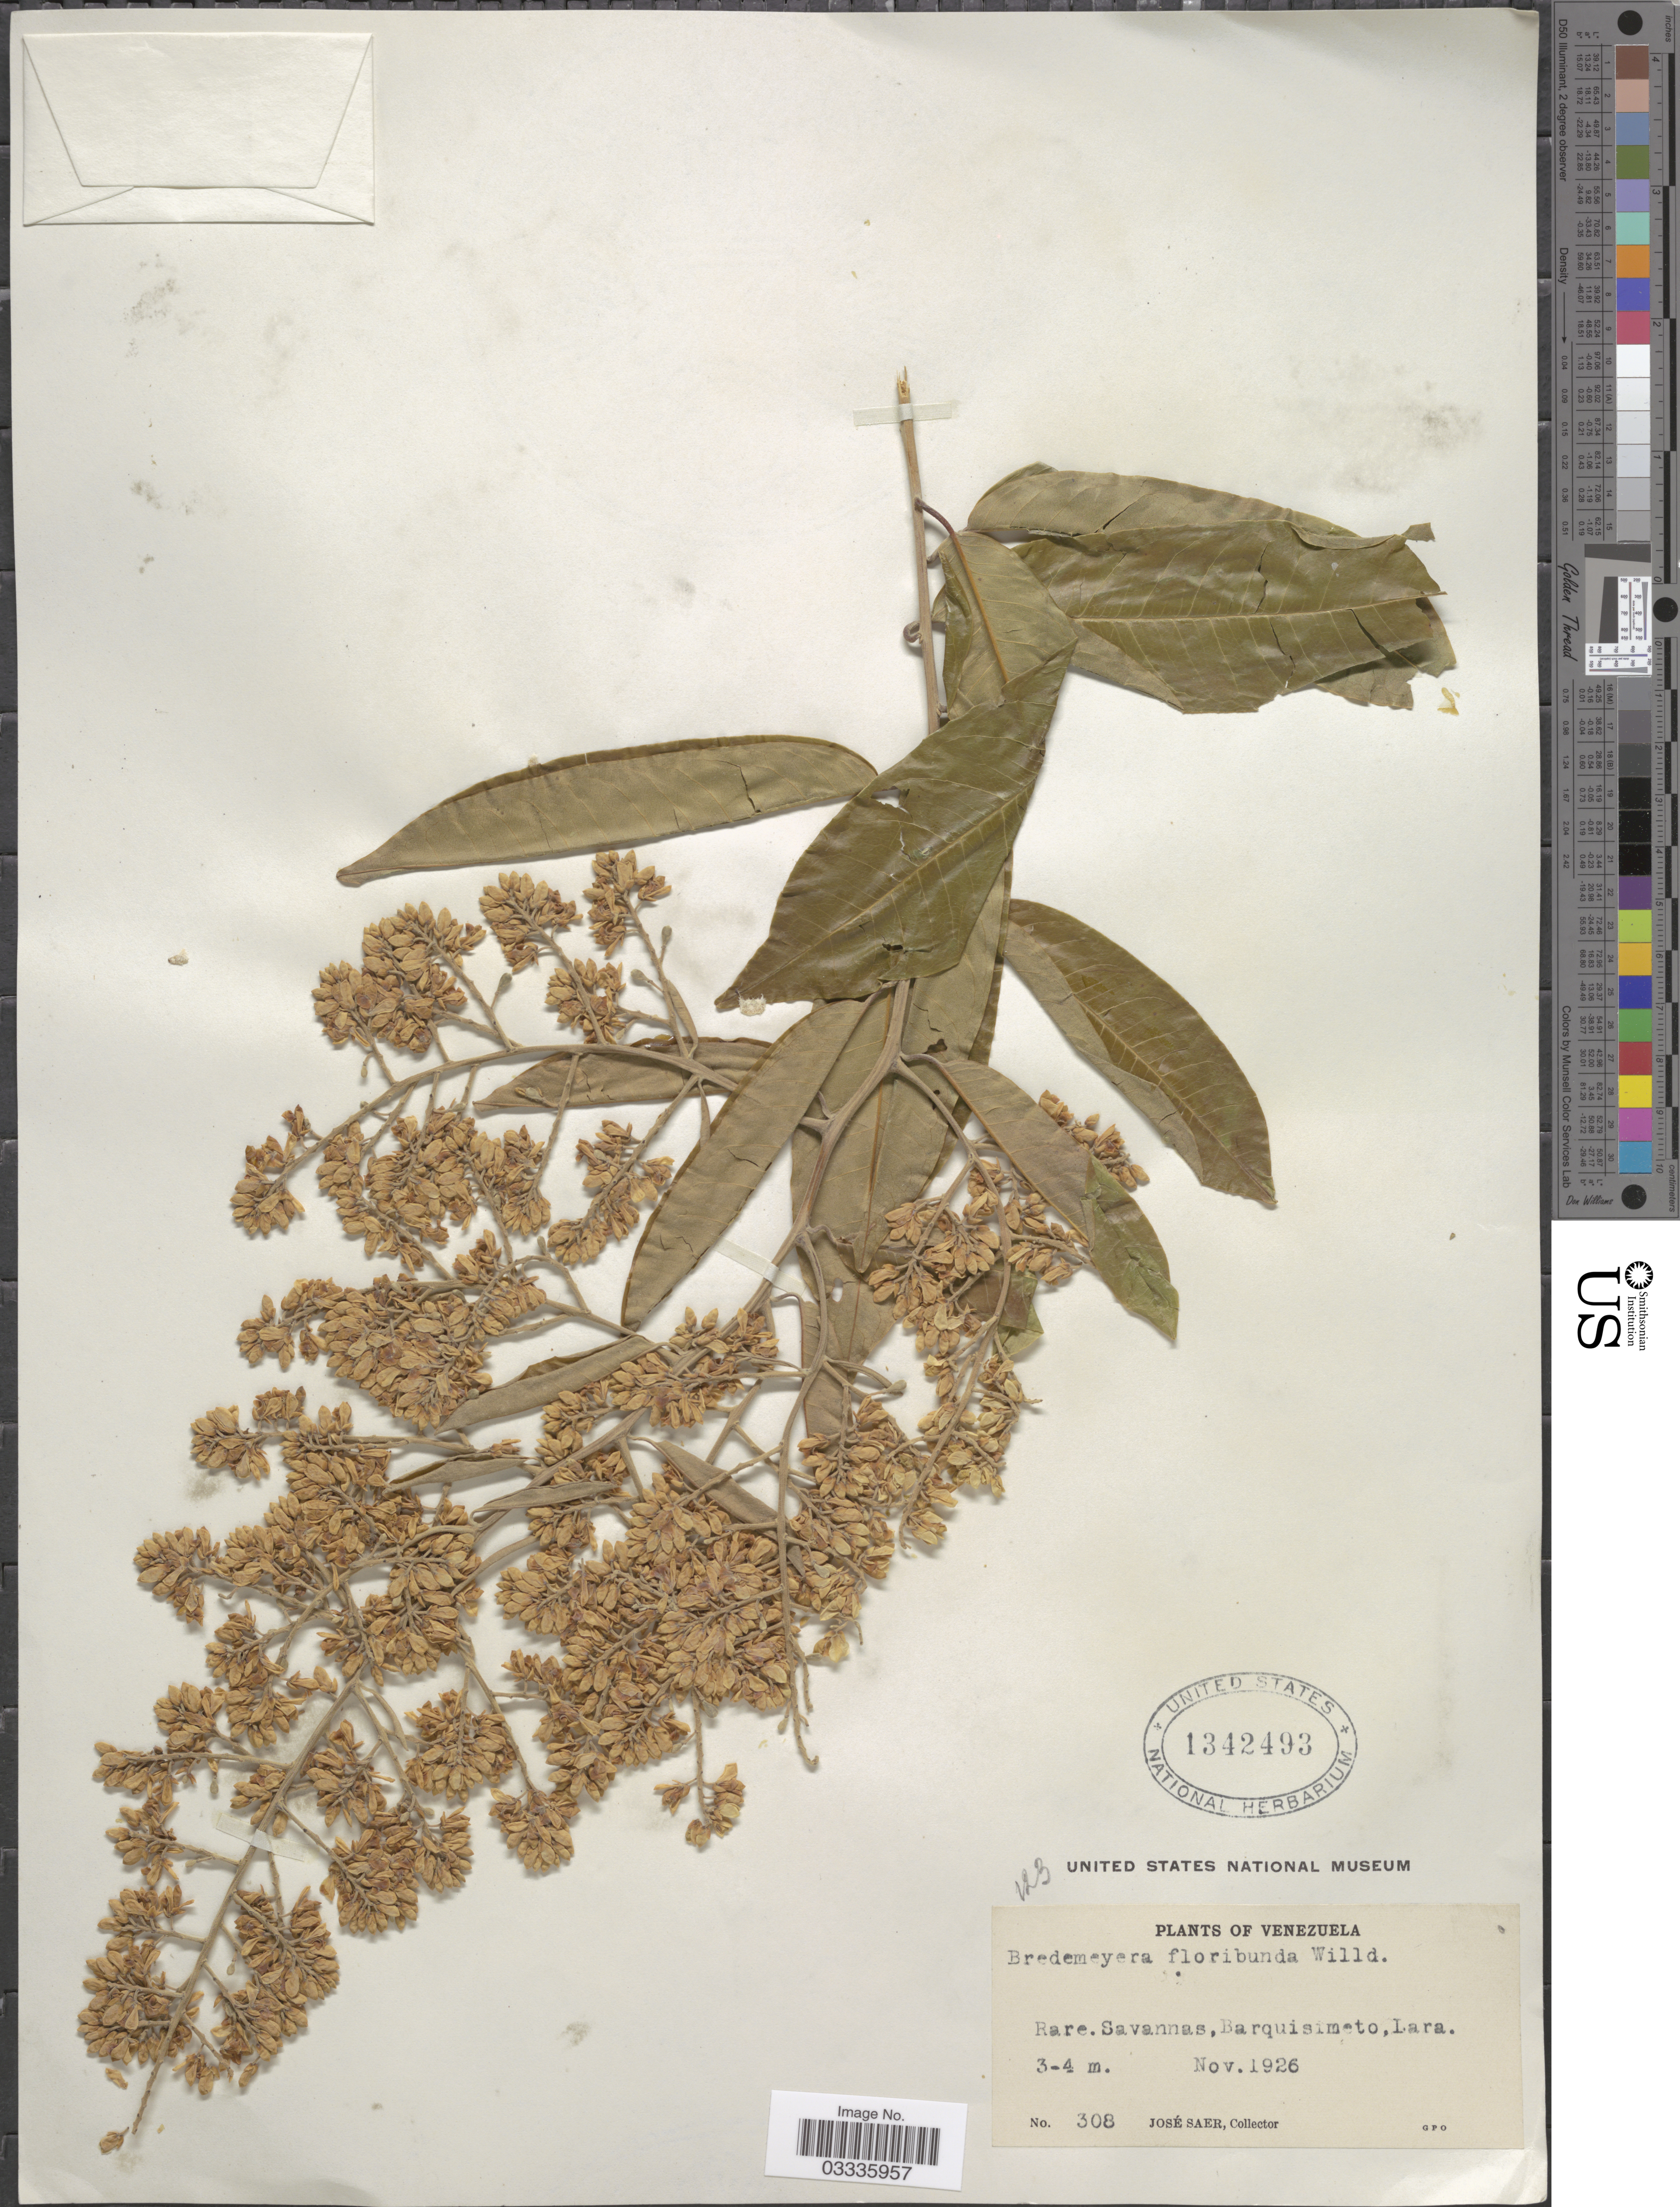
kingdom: Plantae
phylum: Tracheophyta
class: Magnoliopsida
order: Fabales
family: Polygalaceae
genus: Bredemeyera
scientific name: Bredemeyera floribunda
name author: Willd.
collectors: J. Saer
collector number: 208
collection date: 1926-11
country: Venezuela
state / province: Lara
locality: Savannas, Barquisimeto.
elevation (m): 3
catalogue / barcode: US 1342493